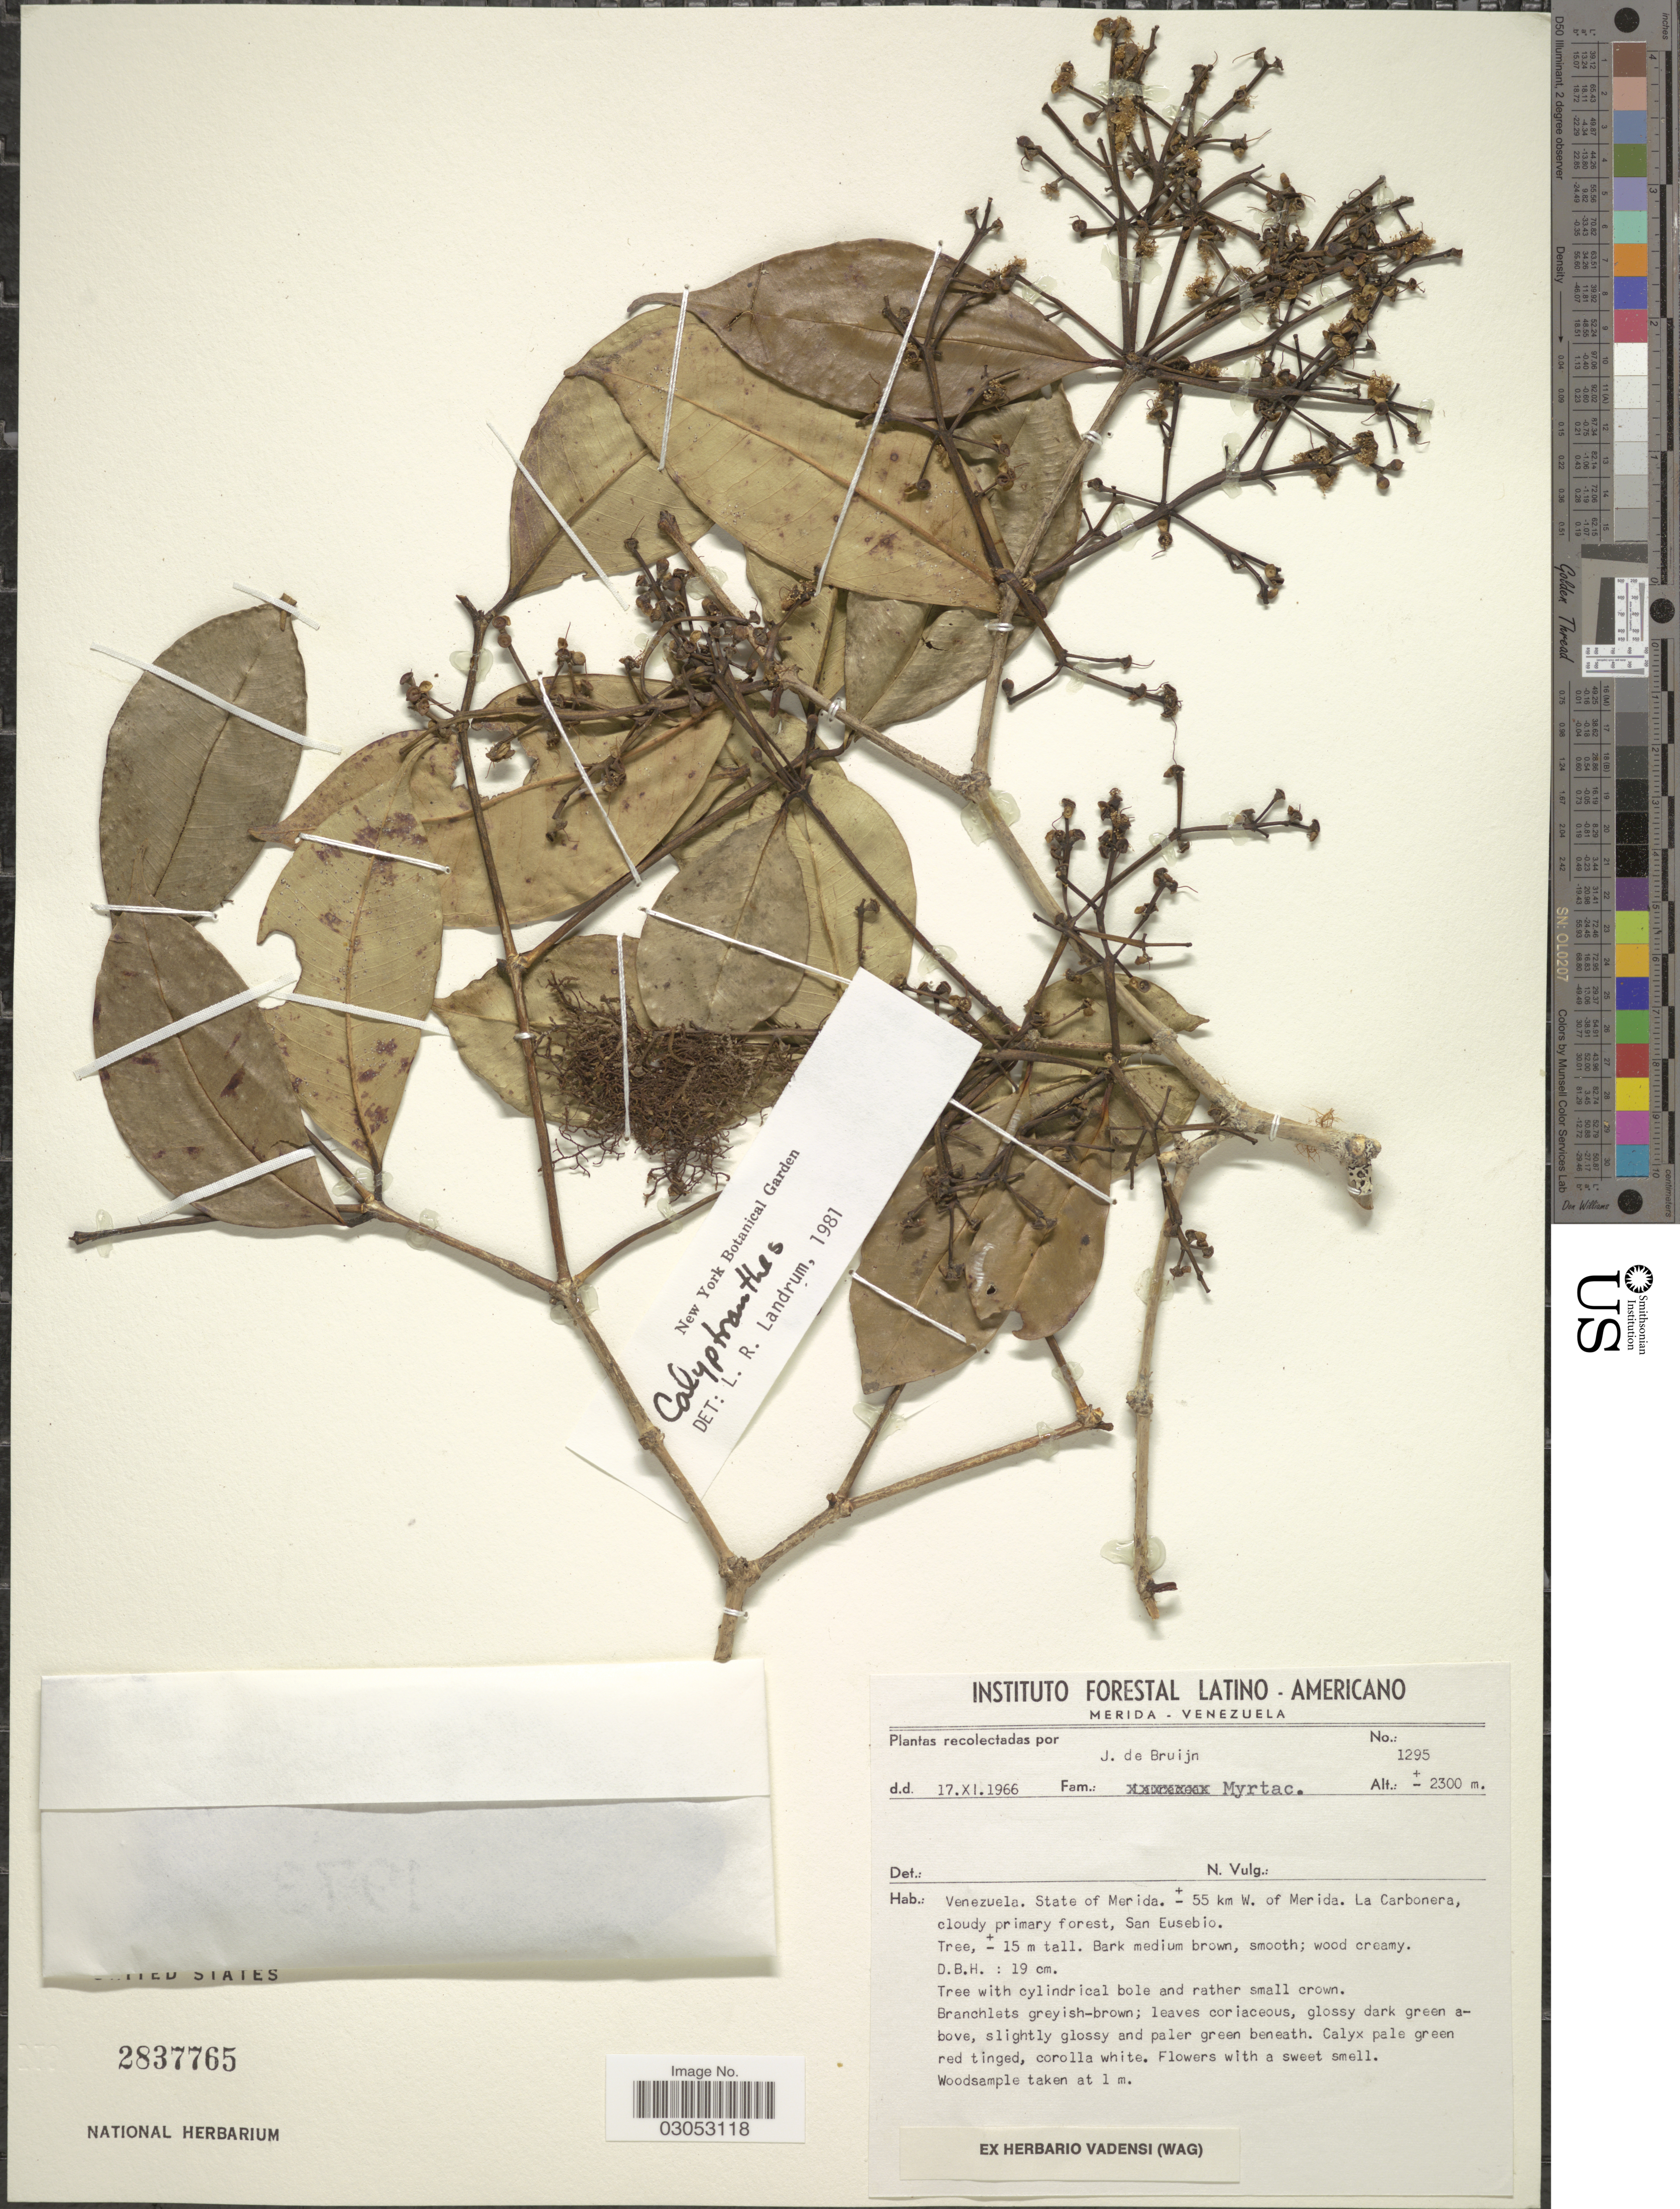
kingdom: Plantae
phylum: Tracheophyta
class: Magnoliopsida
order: Myrtales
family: Myrtaceae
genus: Myrcia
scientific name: Myrcia sp.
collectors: J. Bruijn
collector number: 1295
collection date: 1966-11-17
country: Venezuela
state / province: Mérida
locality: ± 55 km W. of Merida. La Carbonera, San Eusebio.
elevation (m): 2300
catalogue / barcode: US 2837765